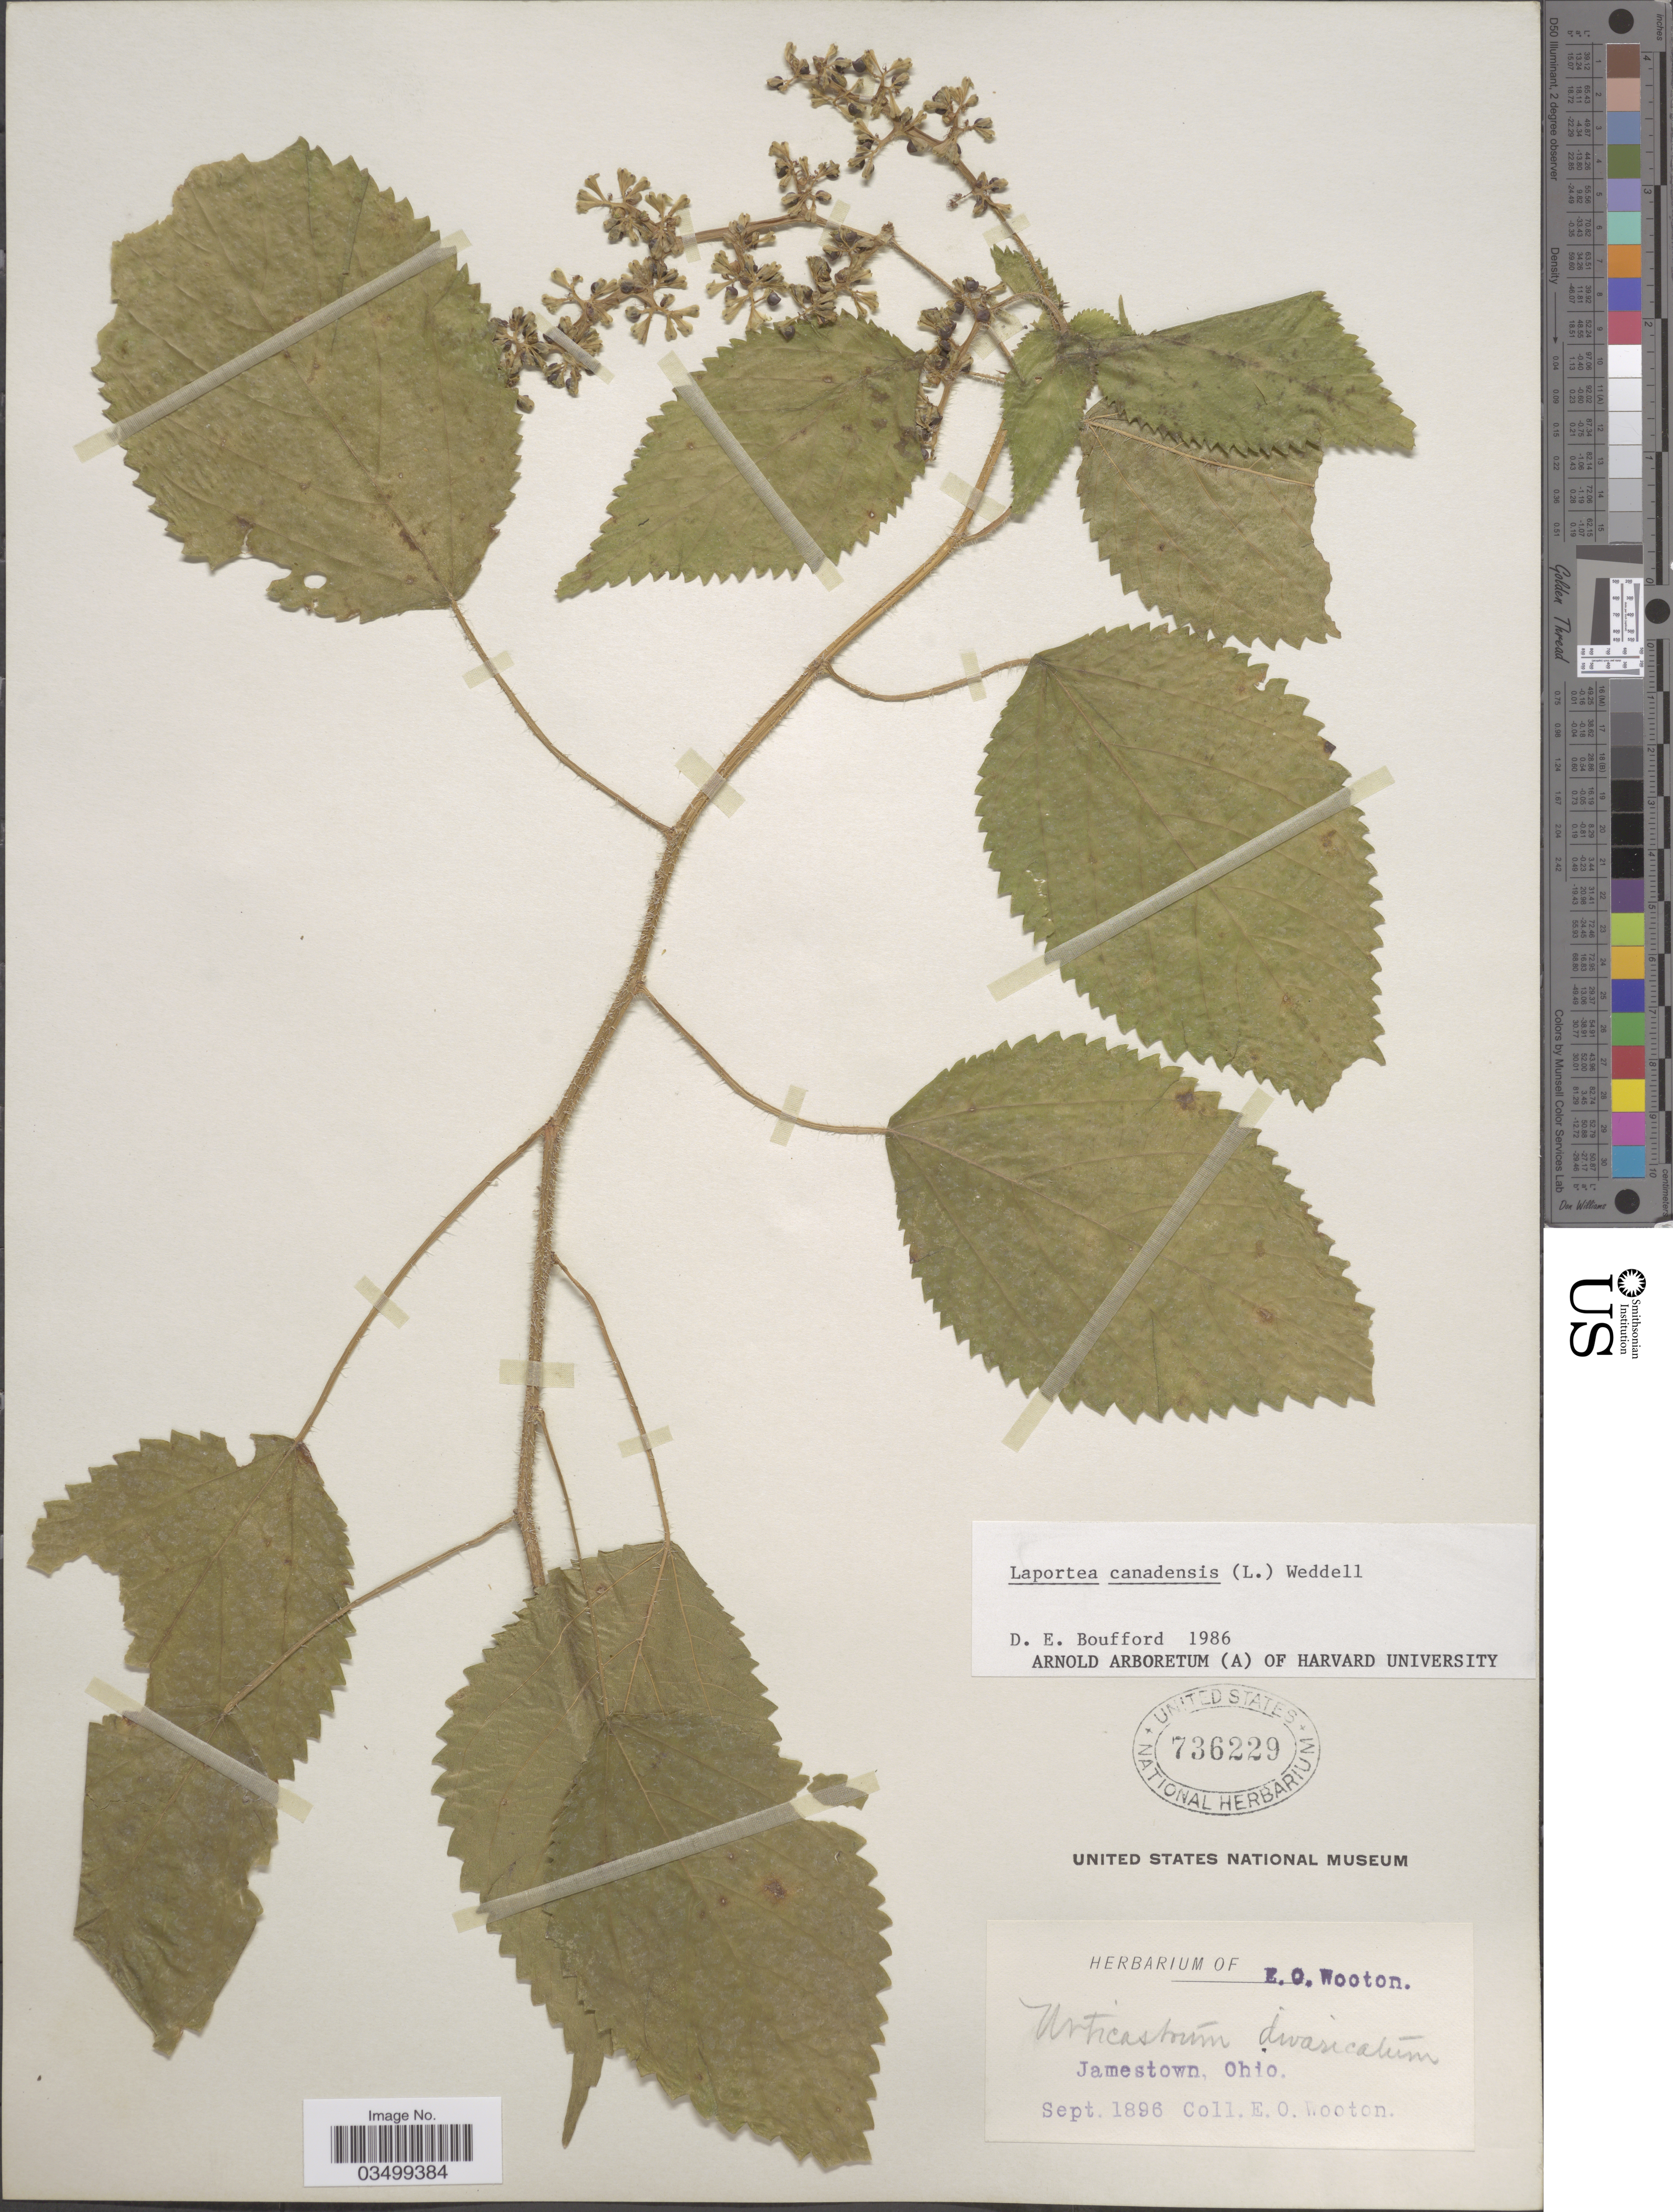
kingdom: Plantae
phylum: Tracheophyta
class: Magnoliopsida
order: Rosales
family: Urticaceae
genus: Laportea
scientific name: Laportea canadensis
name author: (L.) Wedd.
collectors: E. O. Wooton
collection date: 1896-09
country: United States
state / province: Ohio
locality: Jamestown.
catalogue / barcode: US 736229